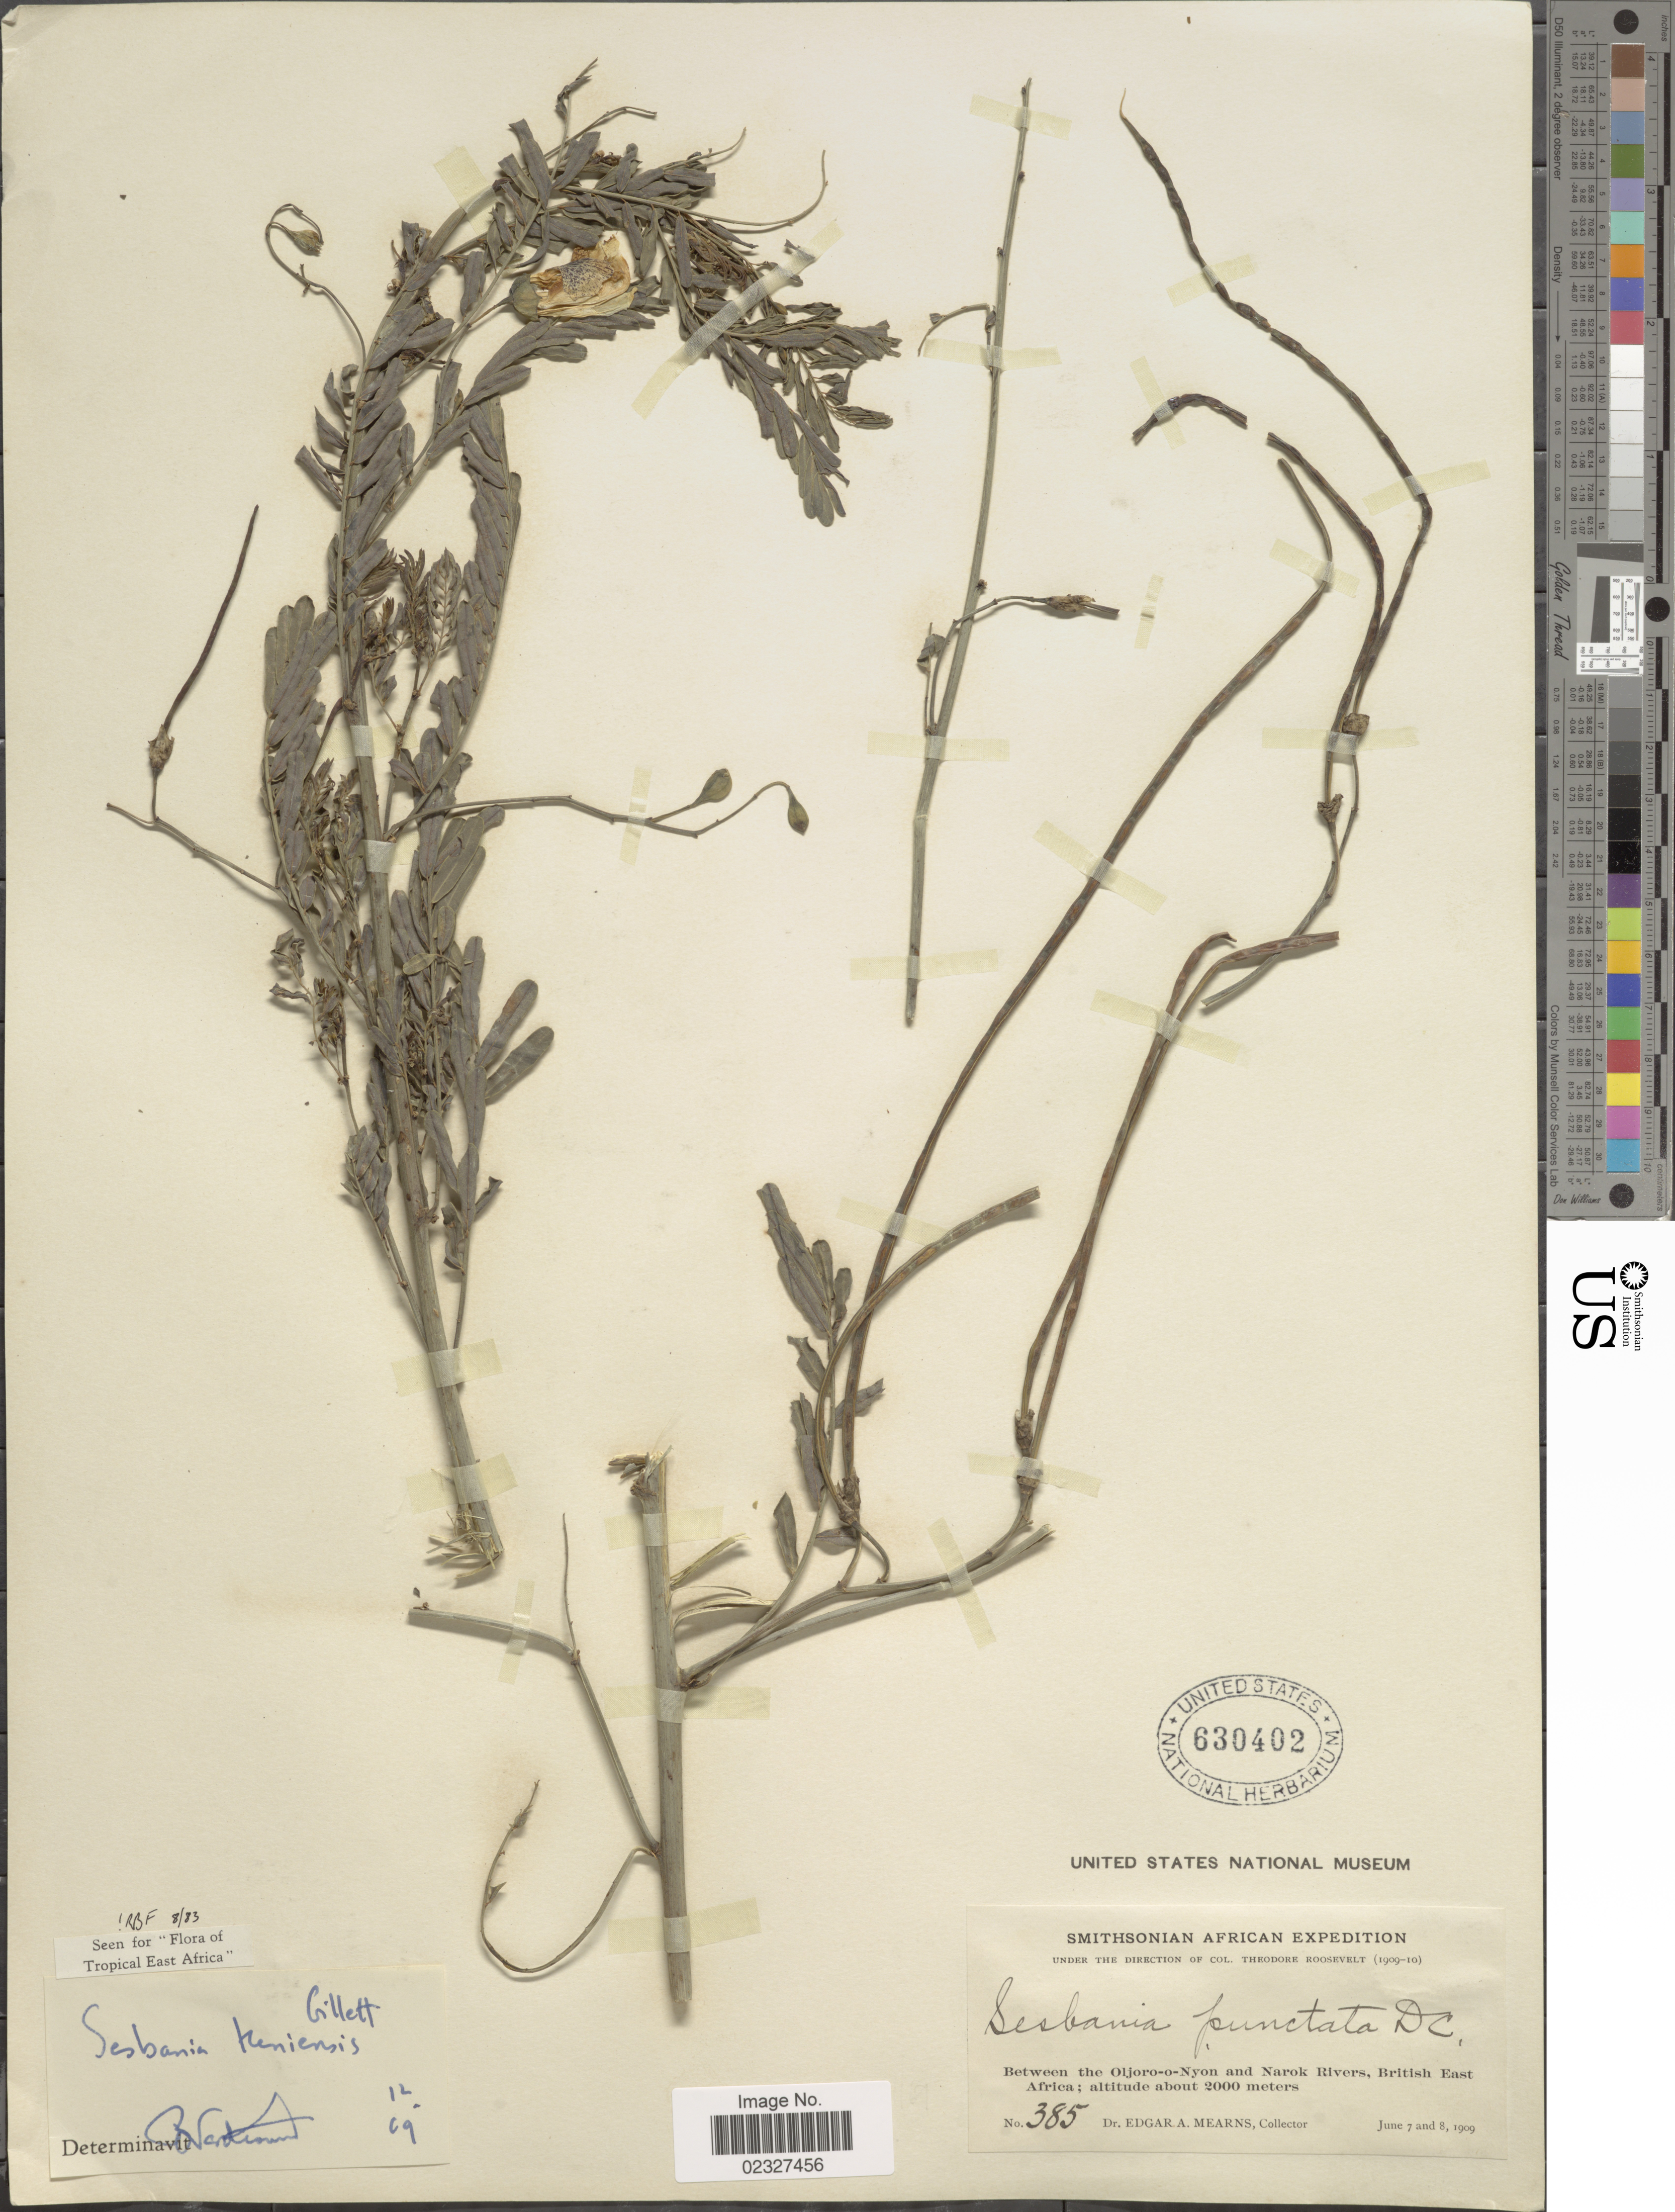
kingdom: Plantae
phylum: Tracheophyta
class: Magnoliopsida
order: Fabales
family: Fabaceae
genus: Sesbania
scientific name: Sesbania keniensis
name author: J.B. Gillett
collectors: E. A. Mearns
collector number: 385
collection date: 1909-06-07/1909-06-08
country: Kenya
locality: Africa, between the Oljoro-o-Nyon and Narok Rivers, British East Africa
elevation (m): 2000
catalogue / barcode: US 630402